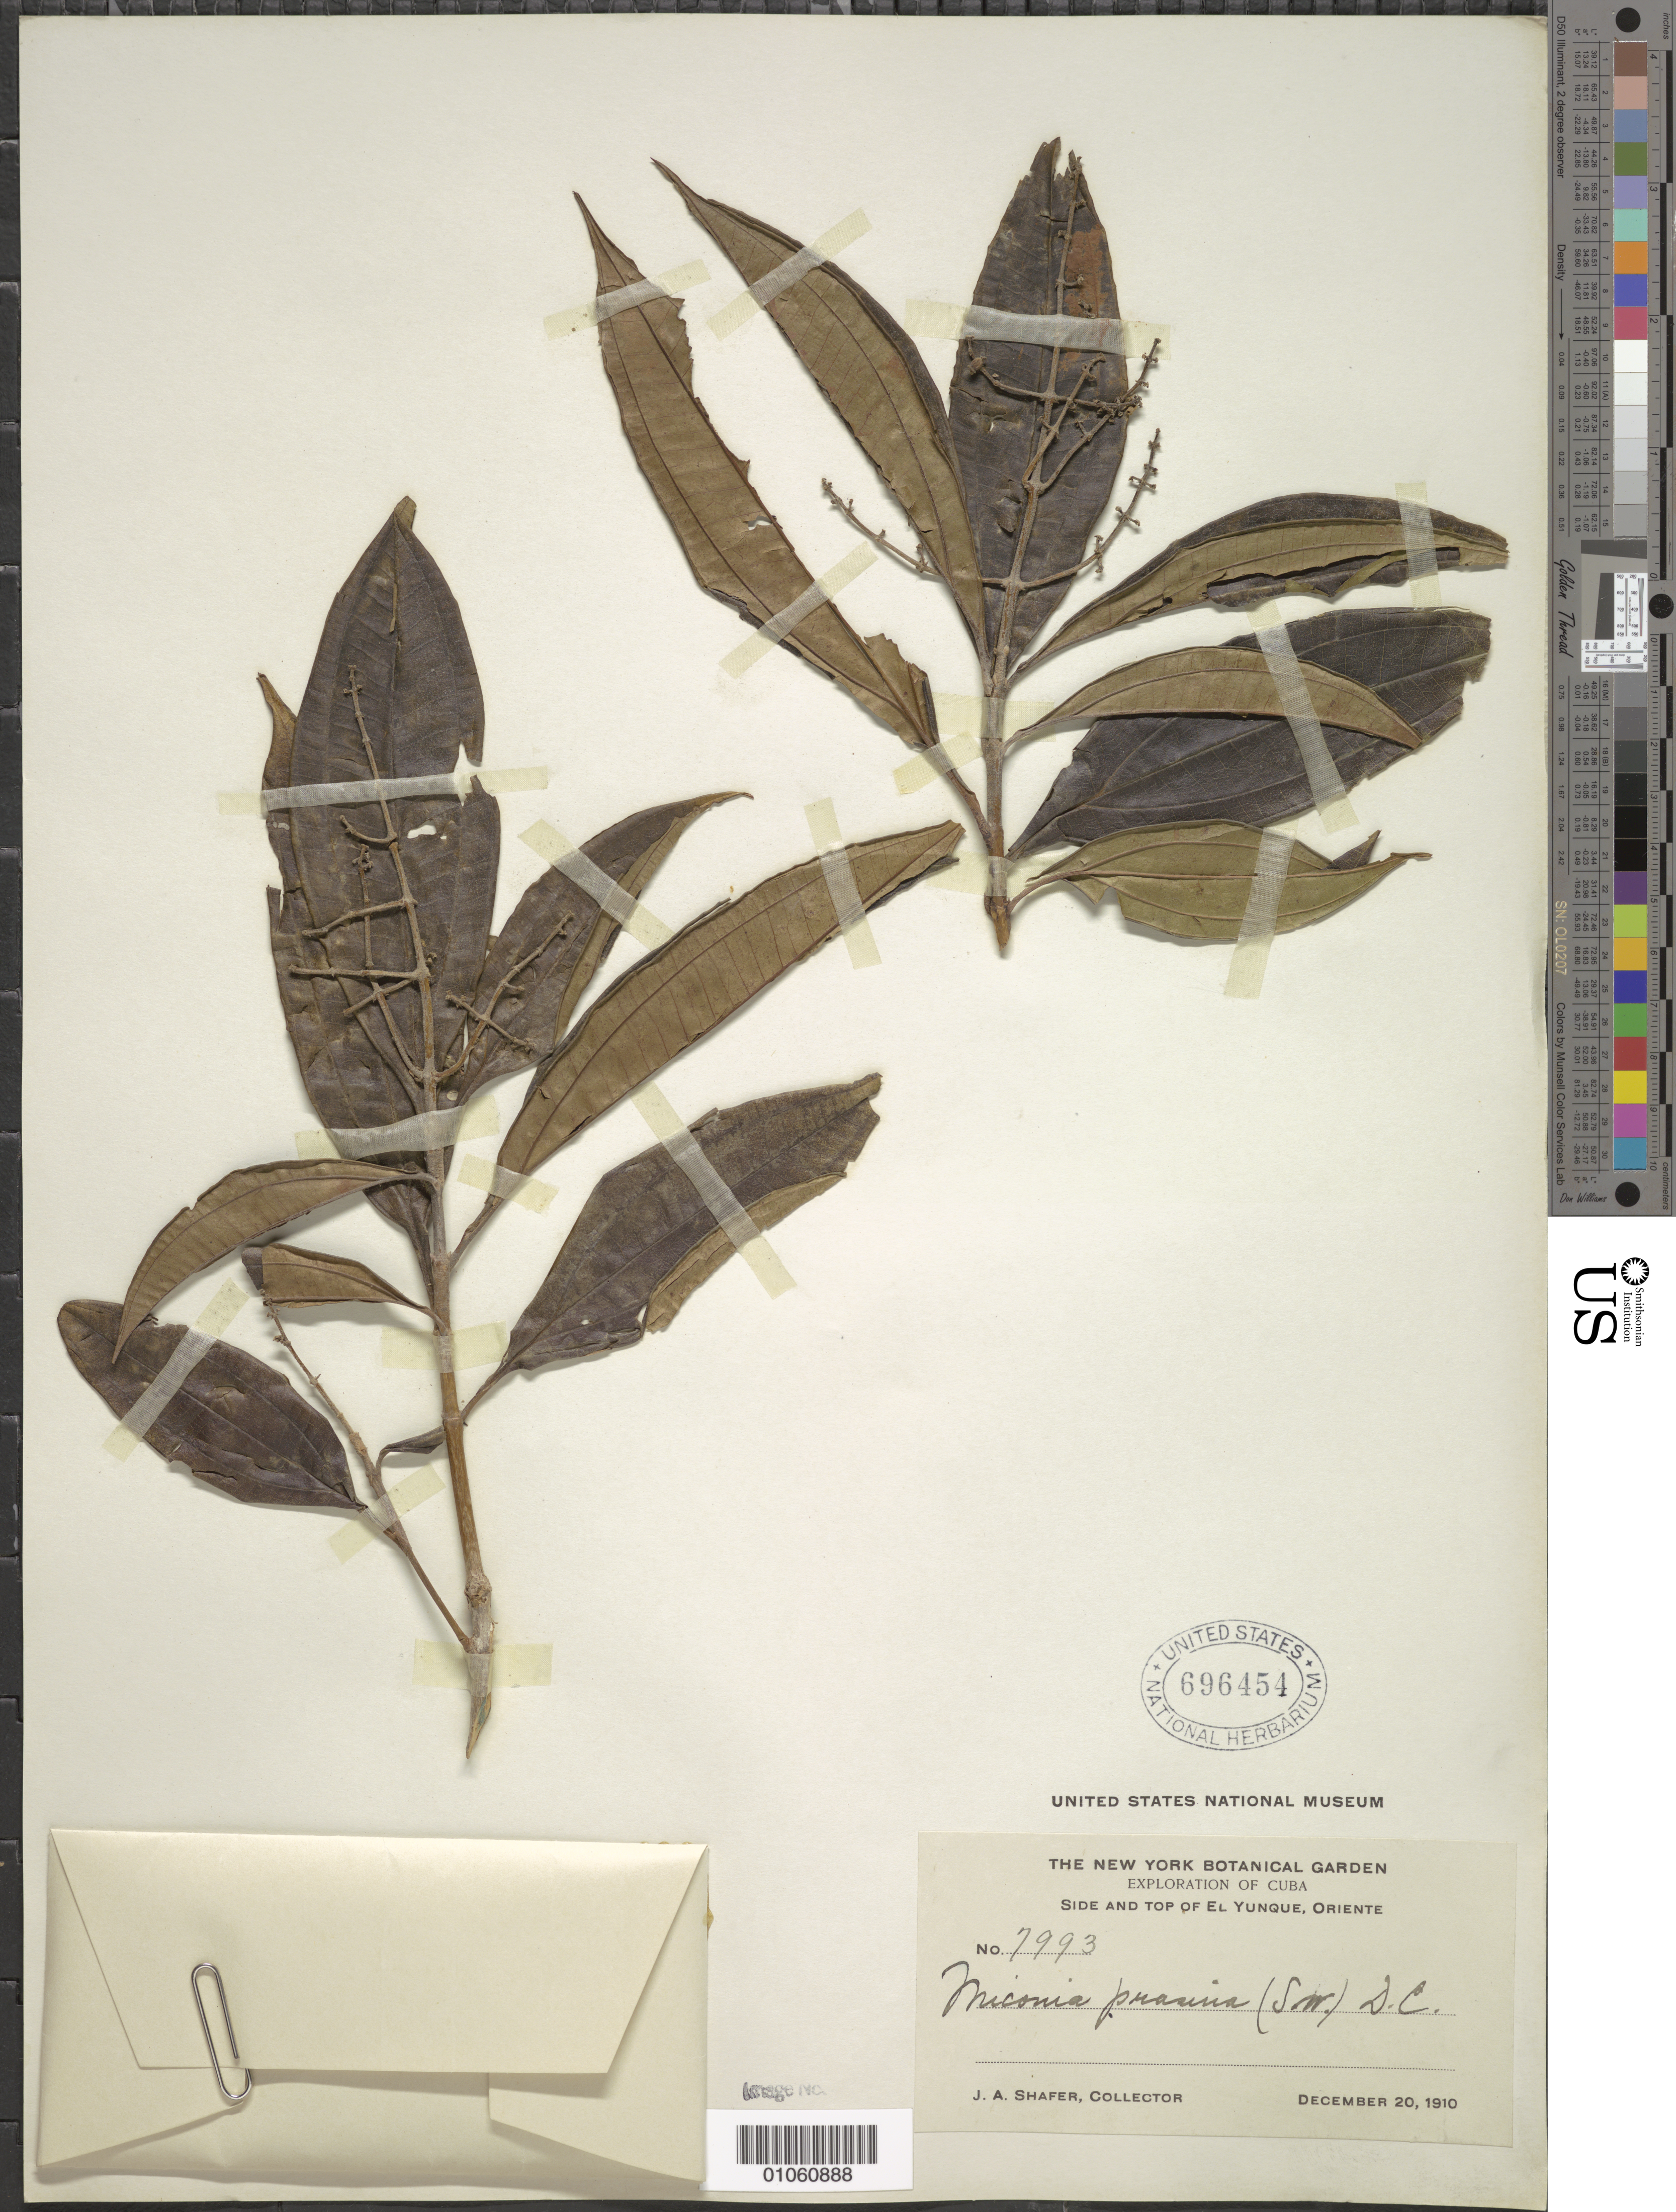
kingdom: Plantae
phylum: Tracheophyta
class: Magnoliopsida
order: Myrtales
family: Melastomataceae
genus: Miconia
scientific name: Miconia prasina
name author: (Sw.) DC.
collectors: J. A. Shafer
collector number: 7993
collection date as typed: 20 Dec 1910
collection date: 1910-12-20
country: Cuba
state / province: Oriente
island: Cuba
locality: El Yunque, side and top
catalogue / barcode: US 696454